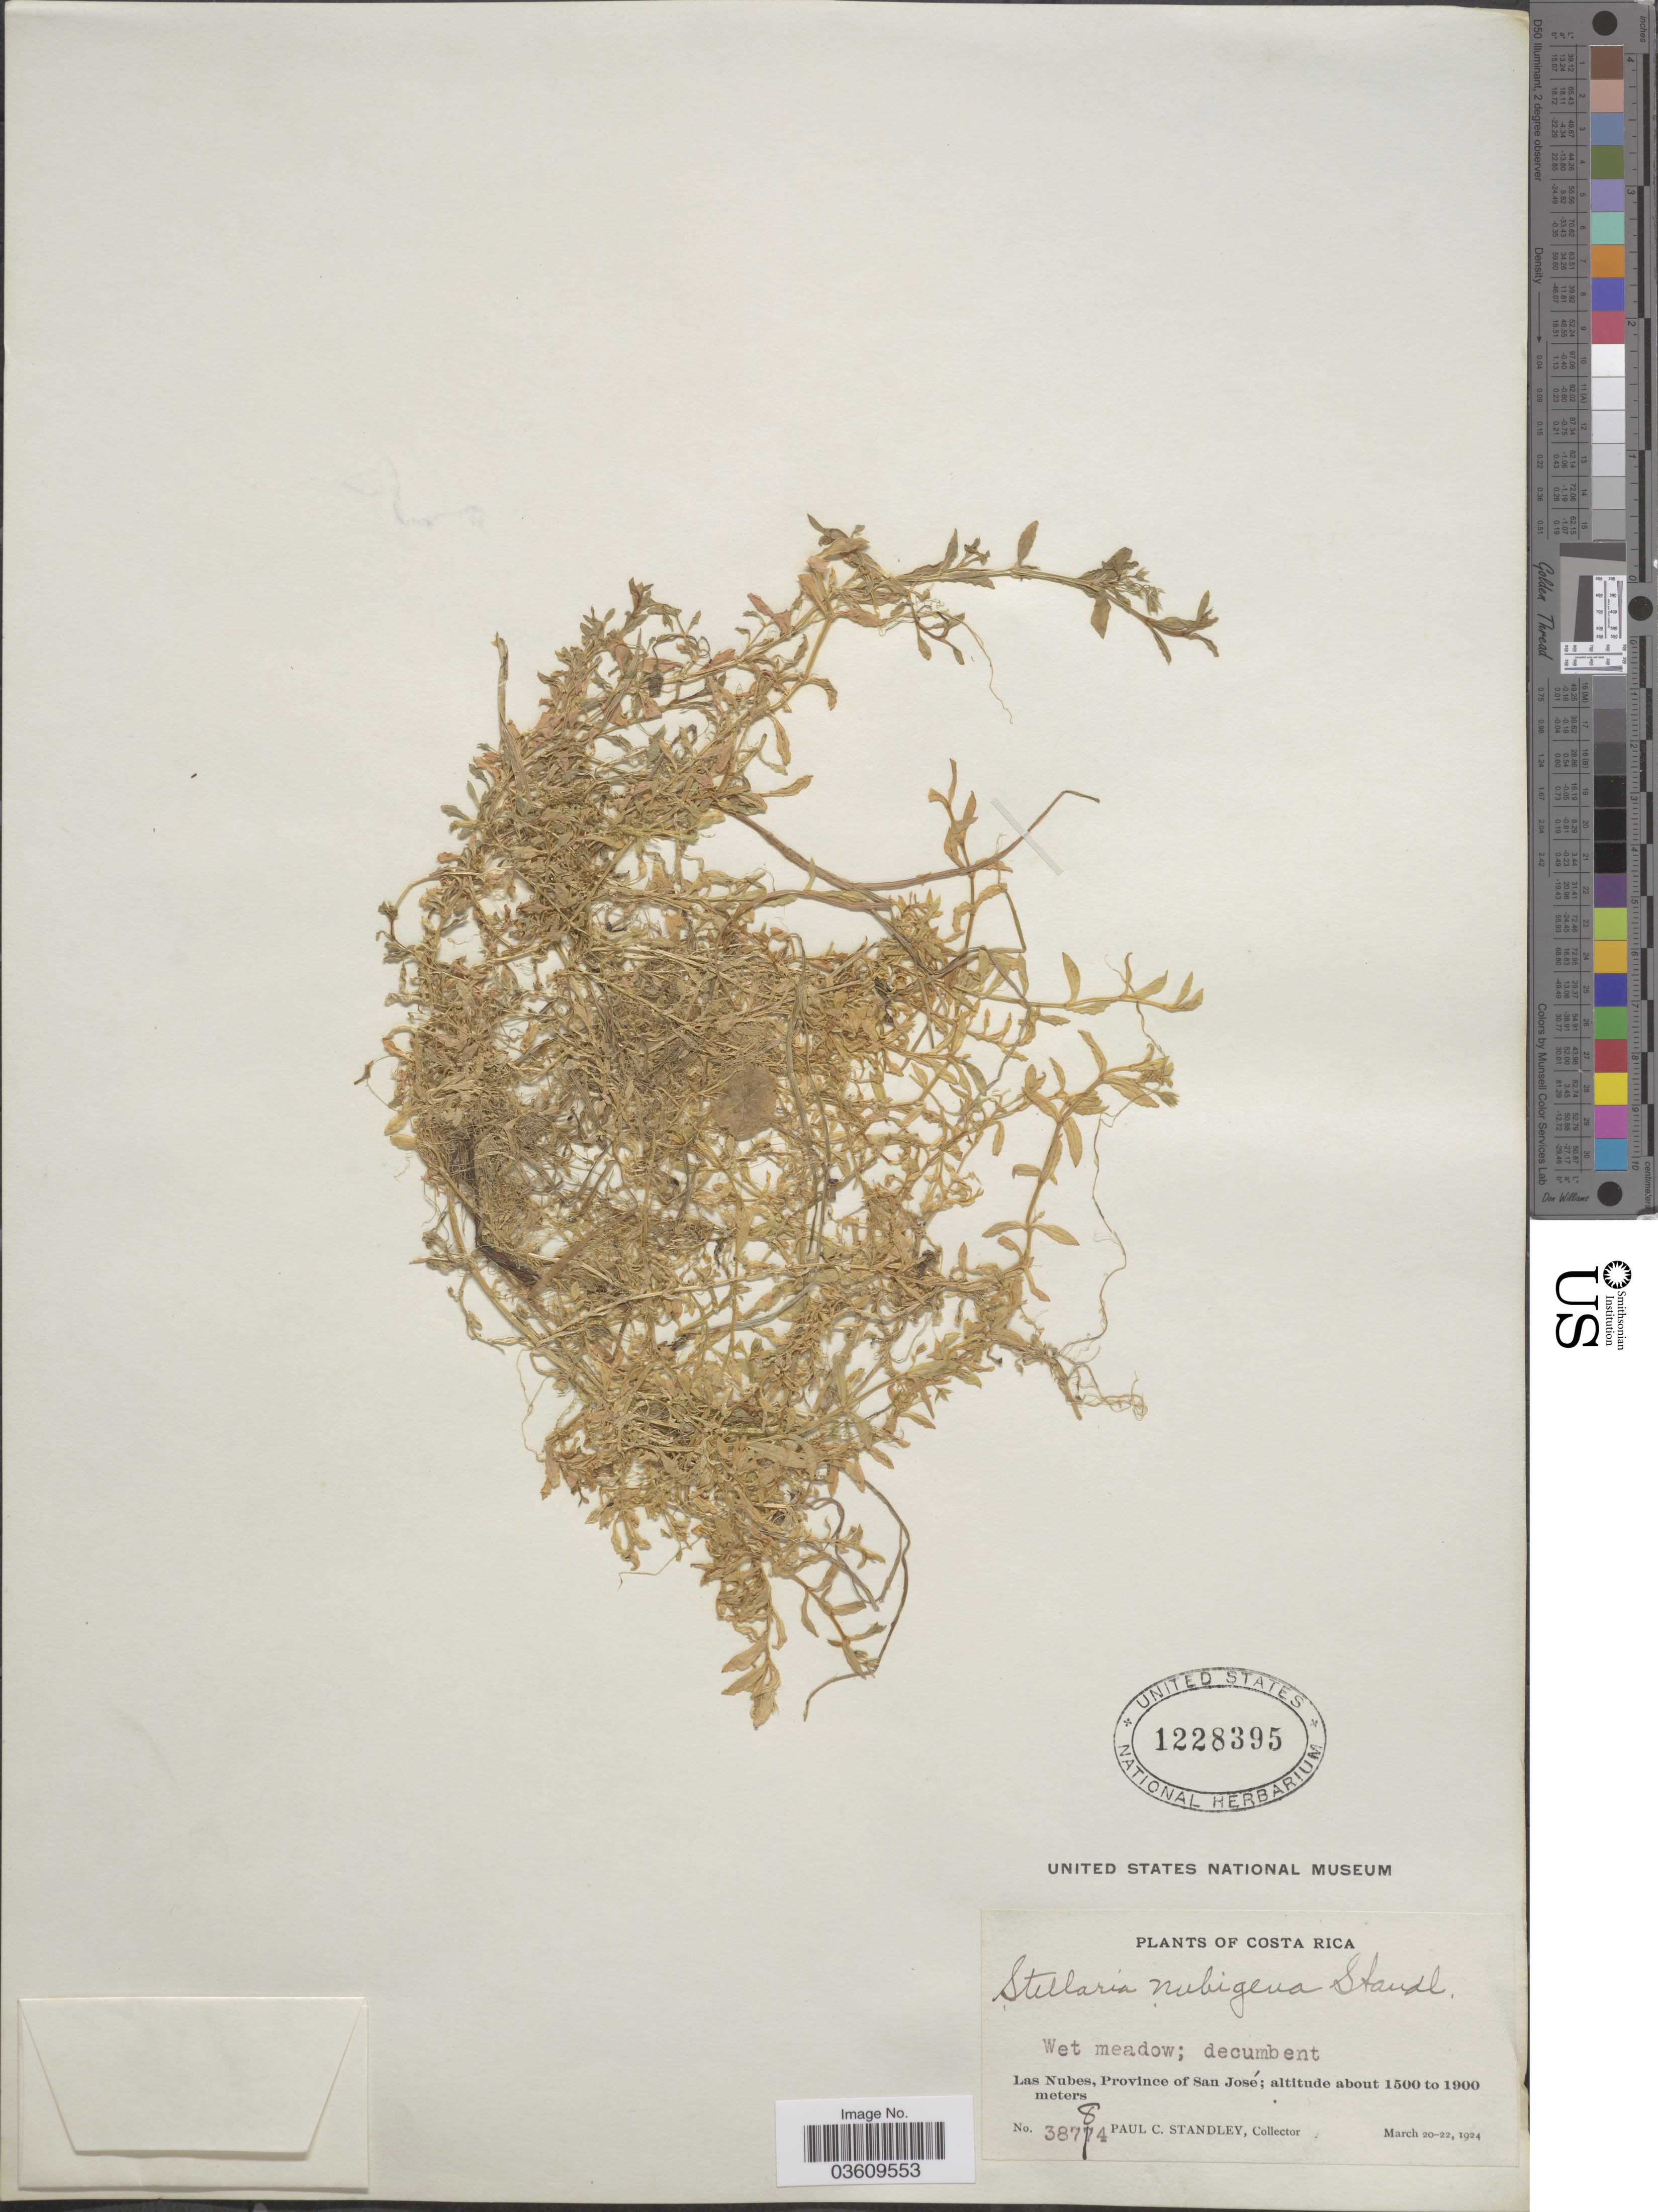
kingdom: Plantae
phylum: Tracheophyta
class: Magnoliopsida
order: Caryophyllales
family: Caryophyllaceae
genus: Stellaria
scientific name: Stellaria nubigena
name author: Standl.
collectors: P. C. Standley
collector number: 38784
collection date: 1924-03-20/1924-03-22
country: Costa Rica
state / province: San José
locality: Las Nubes.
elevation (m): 1500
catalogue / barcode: US 1228395